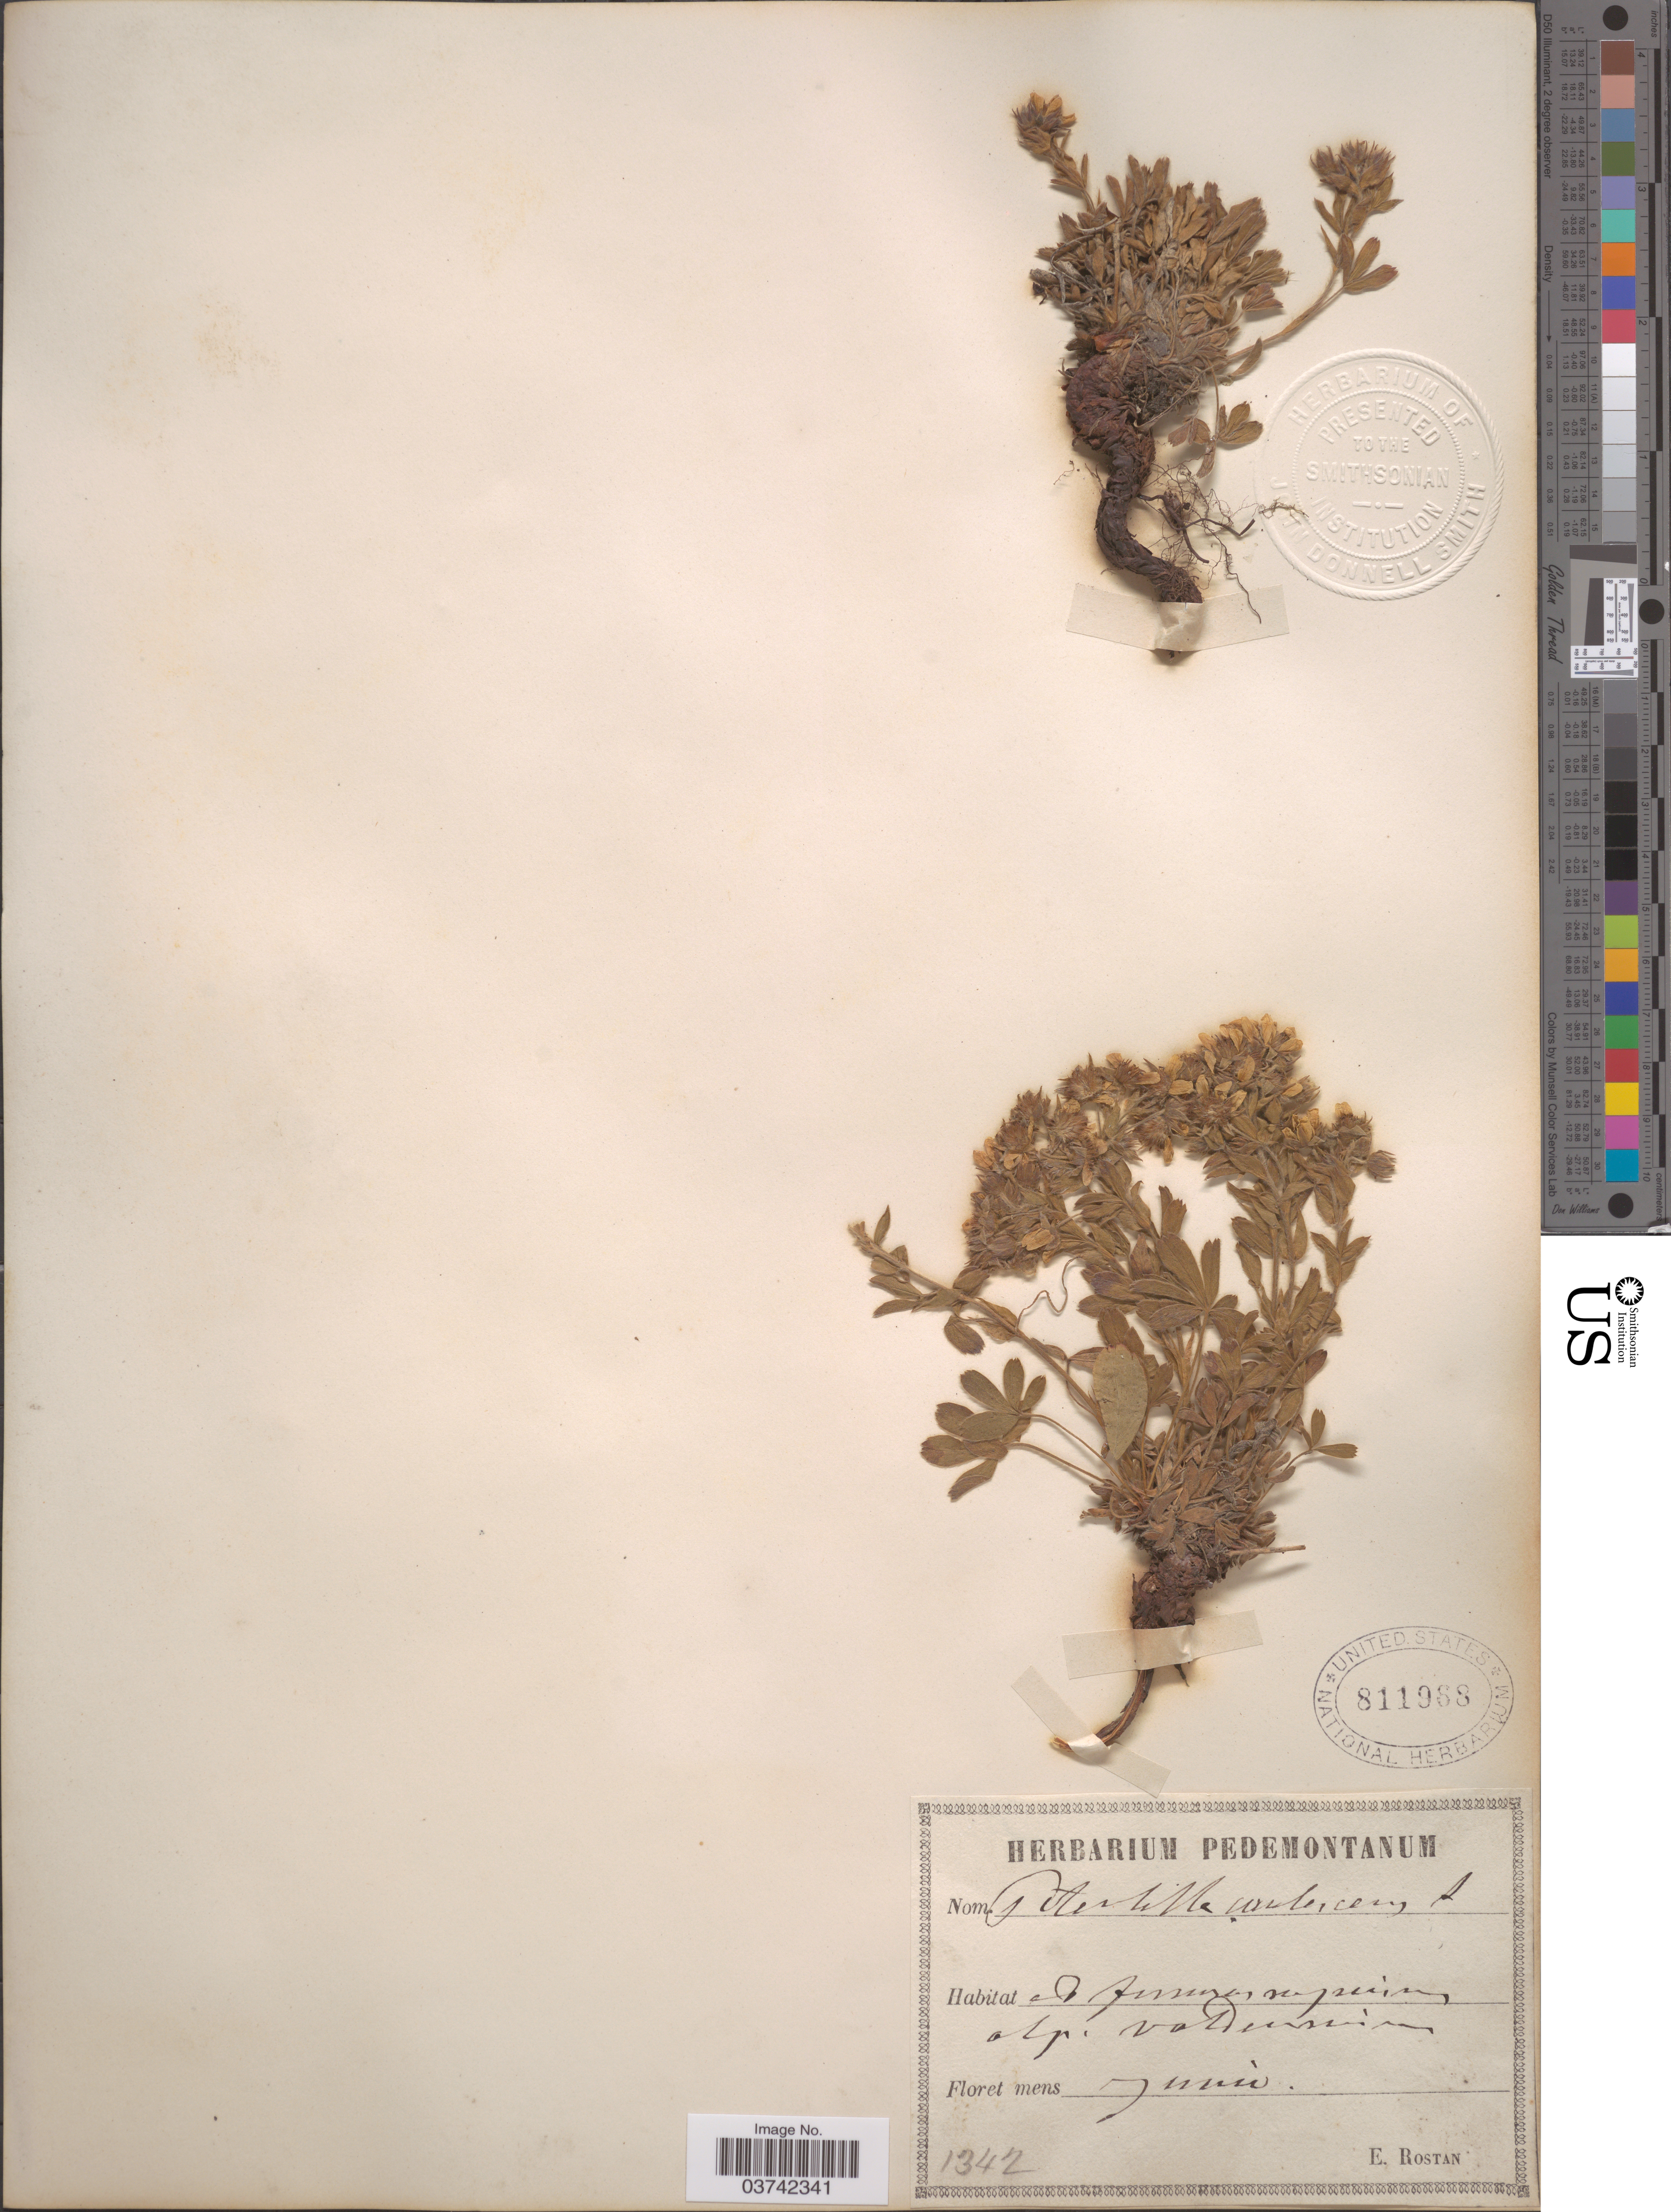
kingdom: Plantae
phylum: Tracheophyta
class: Magnoliopsida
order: Rosales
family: Rosaceae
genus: Potentilla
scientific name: Potentilla caulescens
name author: L.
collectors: E. Rostan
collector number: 1342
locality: [illegible text] alp. valdensium.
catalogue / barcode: US 811968